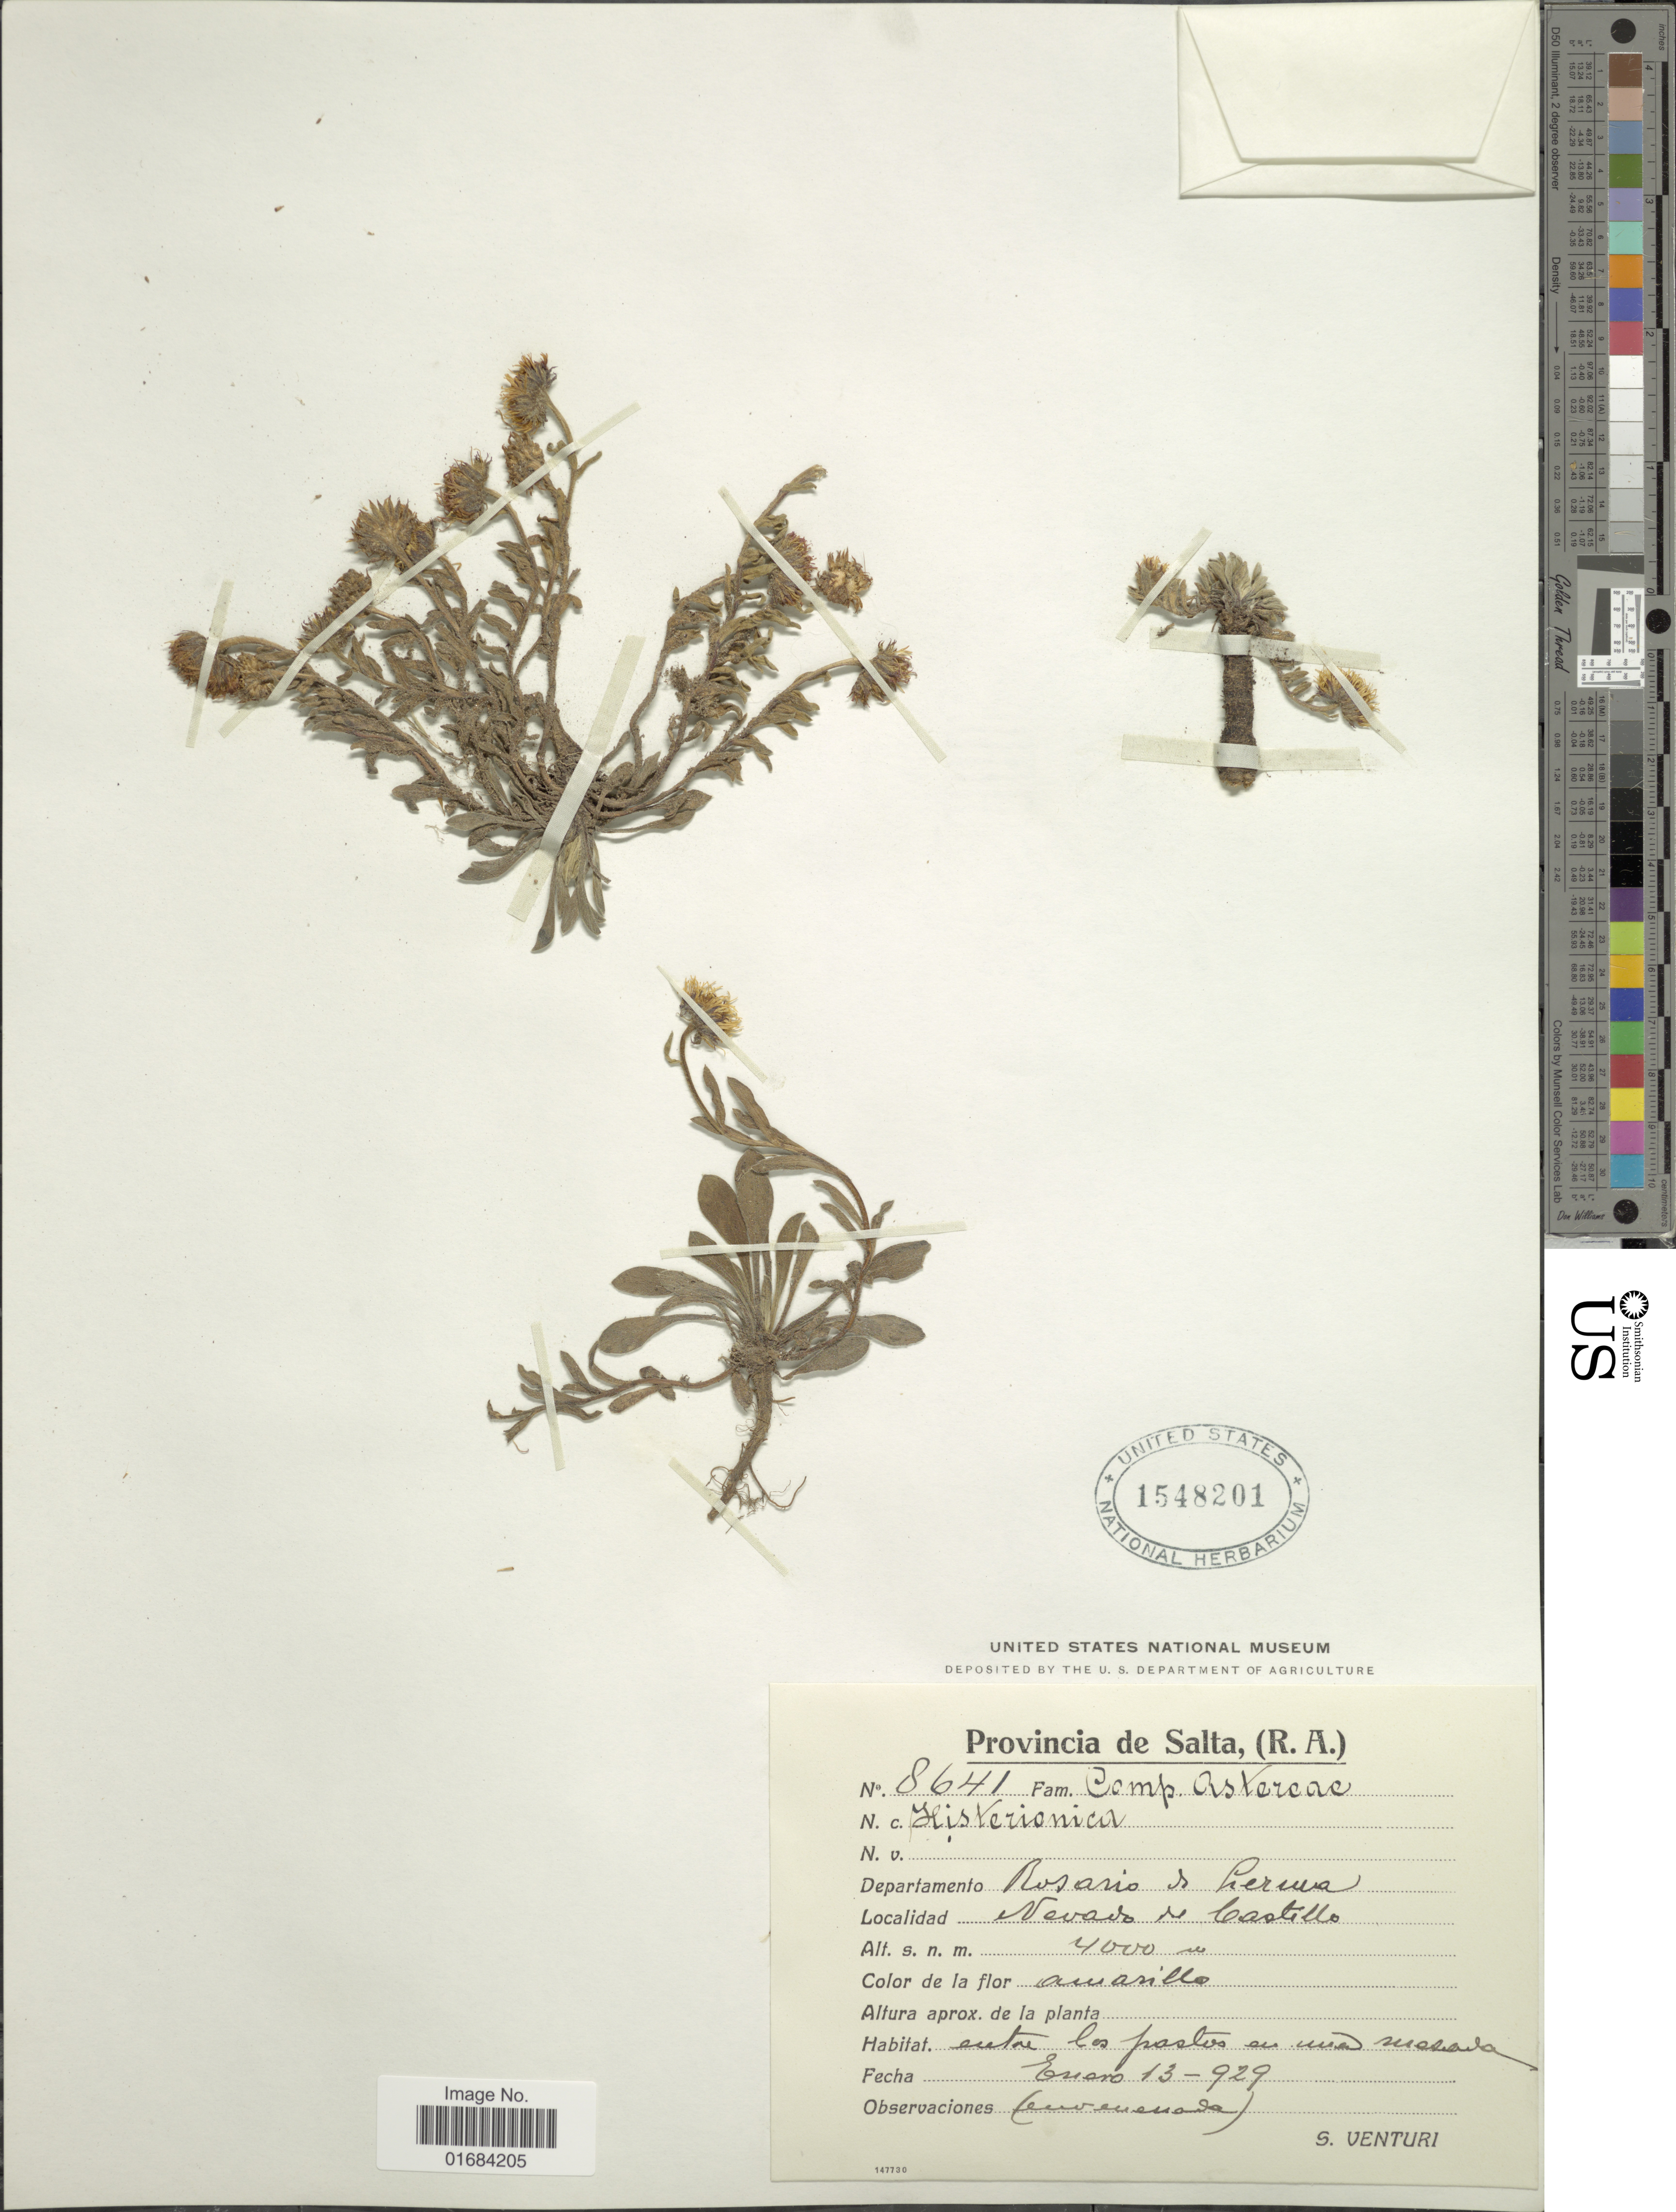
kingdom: Plantae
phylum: Tracheophyta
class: Magnoliopsida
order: Asterales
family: Asteraceae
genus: Hysterionica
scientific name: Hysterionica sp.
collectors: S. Venturi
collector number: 8641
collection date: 1929-01-13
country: Argentina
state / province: Salta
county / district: Rosario de Lerma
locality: Nevado del Castillo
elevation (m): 4000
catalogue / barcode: US 1548201